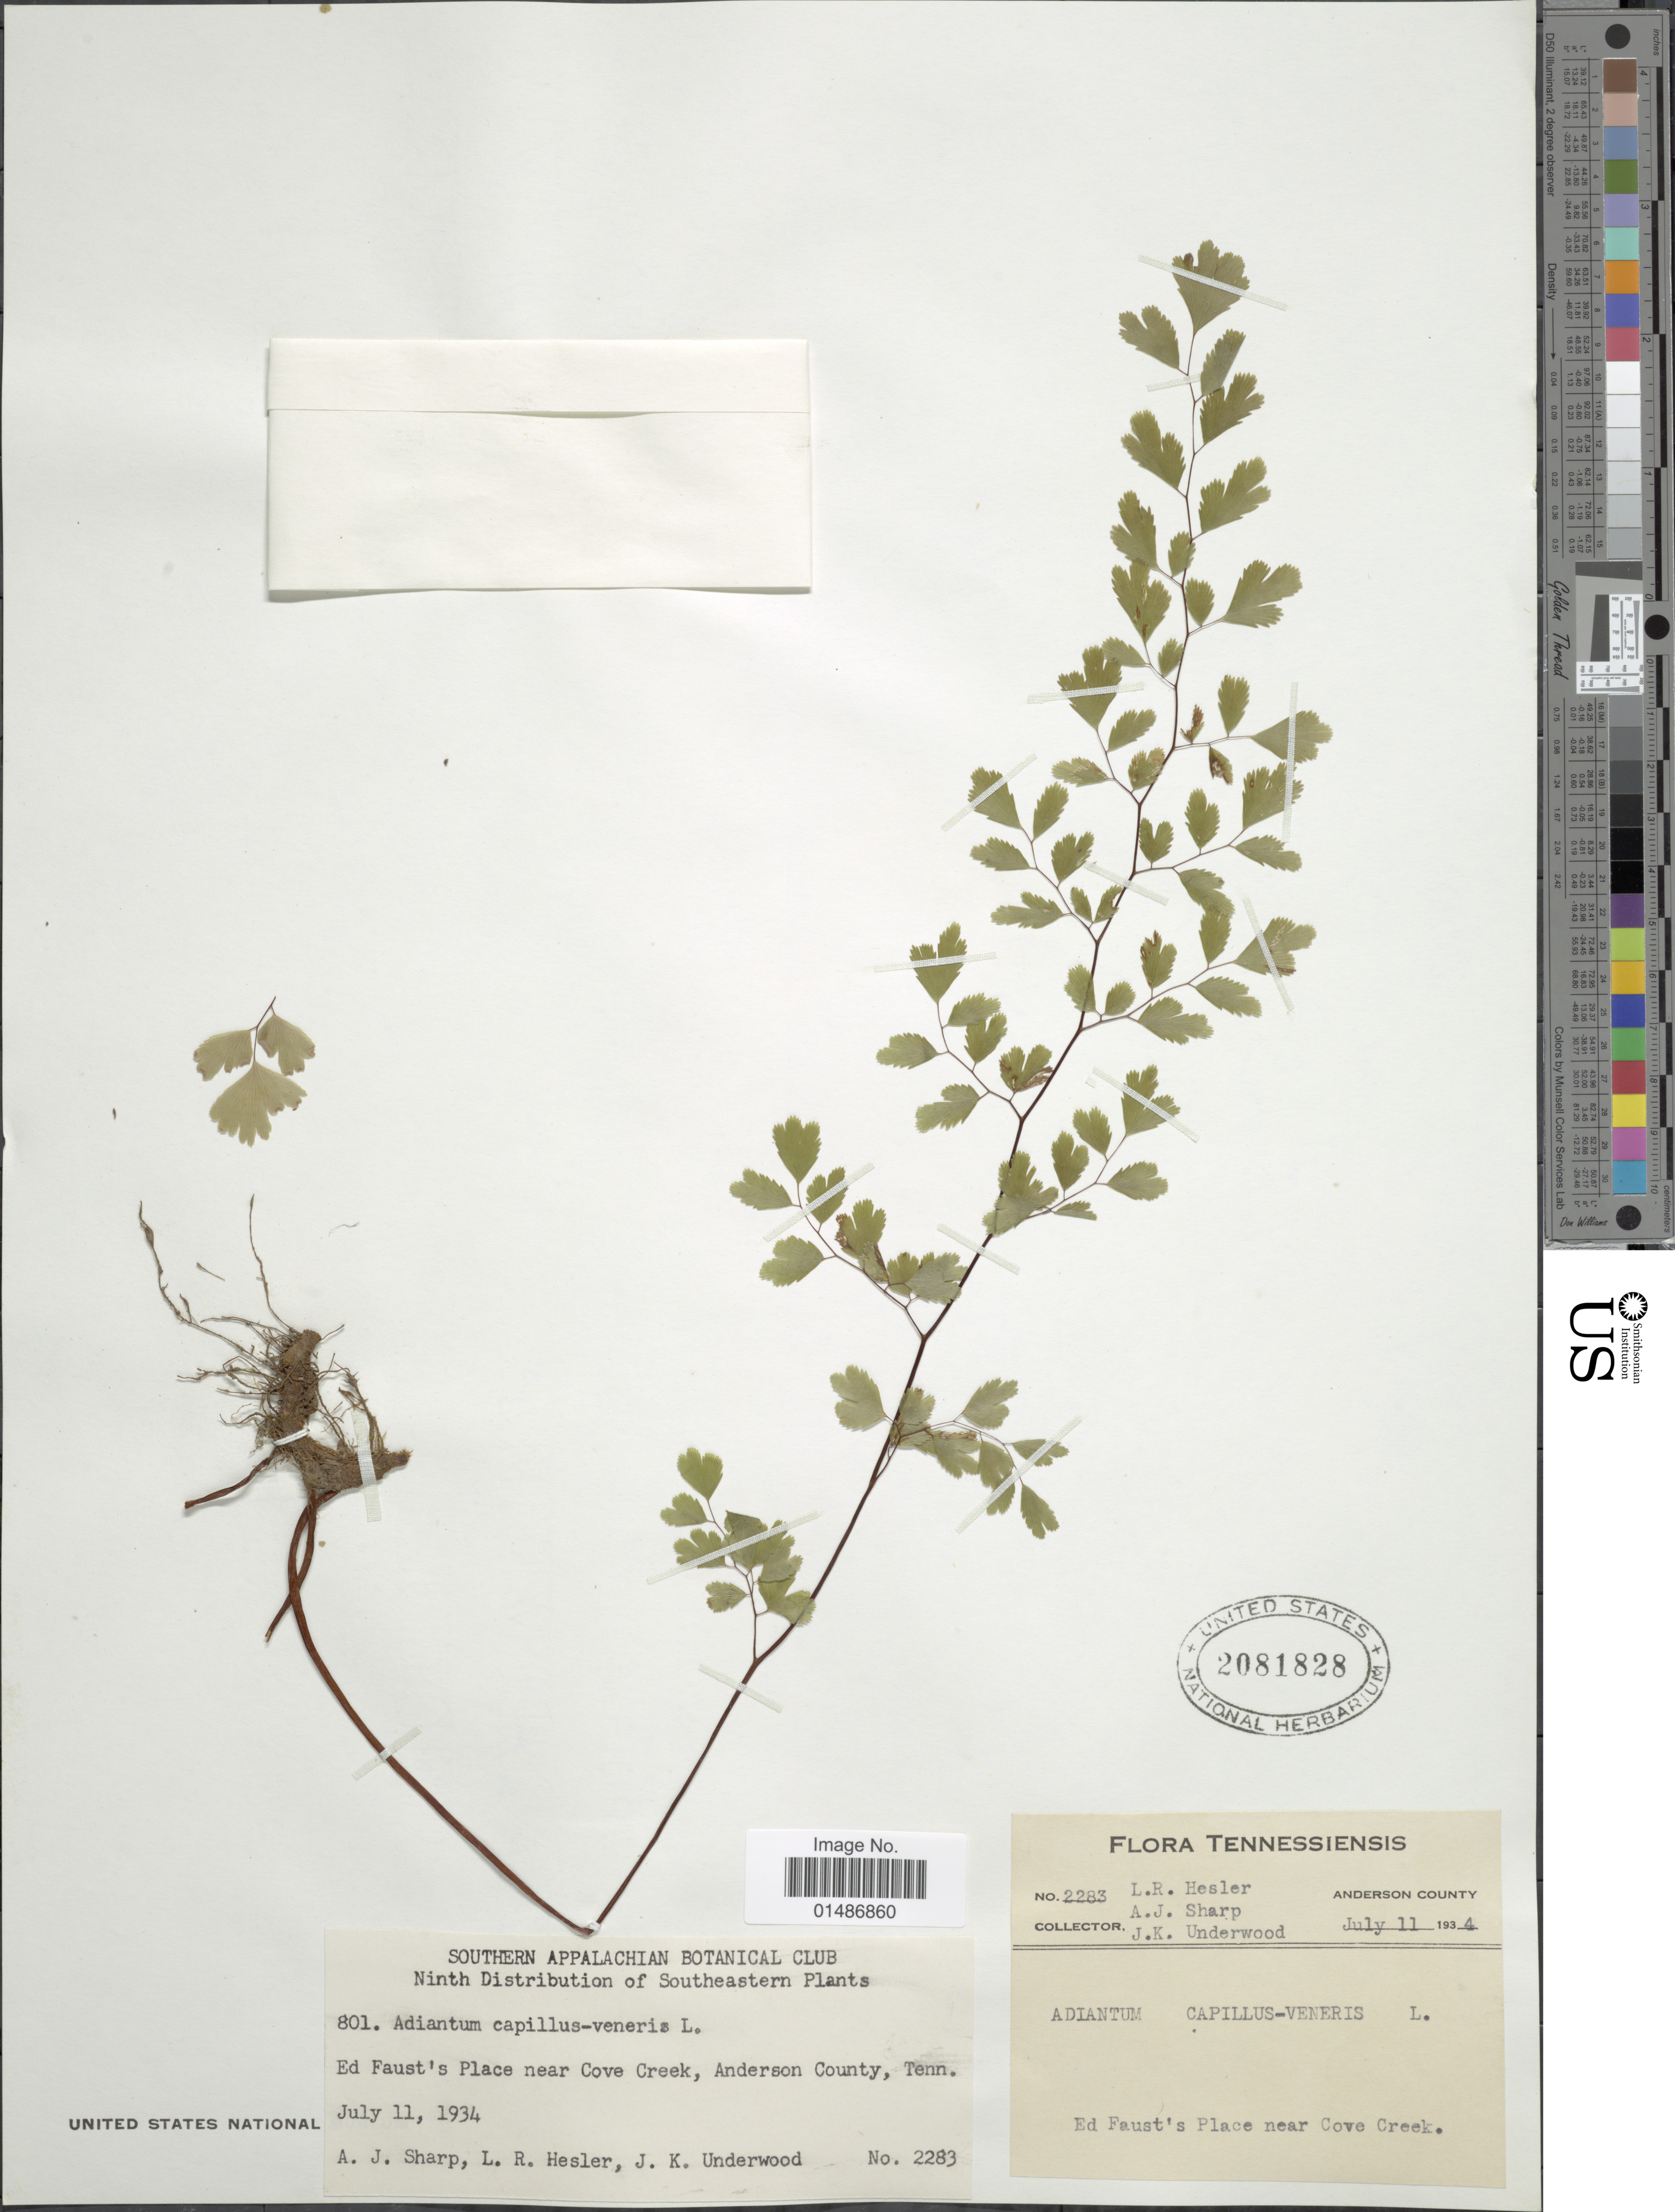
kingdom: Plantae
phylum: Tracheophyta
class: Polypodiopsida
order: Polypodiales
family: Pteridaceae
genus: Adiantum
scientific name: Adiantum capillus-veneris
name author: L.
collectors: L. Hesler, A. J. Sharp & J. K. Underwood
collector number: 2283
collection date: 1934-07-11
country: United States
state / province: Tennessee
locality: Tennessiensis. Anderson County. Ed Faust's Place near Cove Creek.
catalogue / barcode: US 2081828